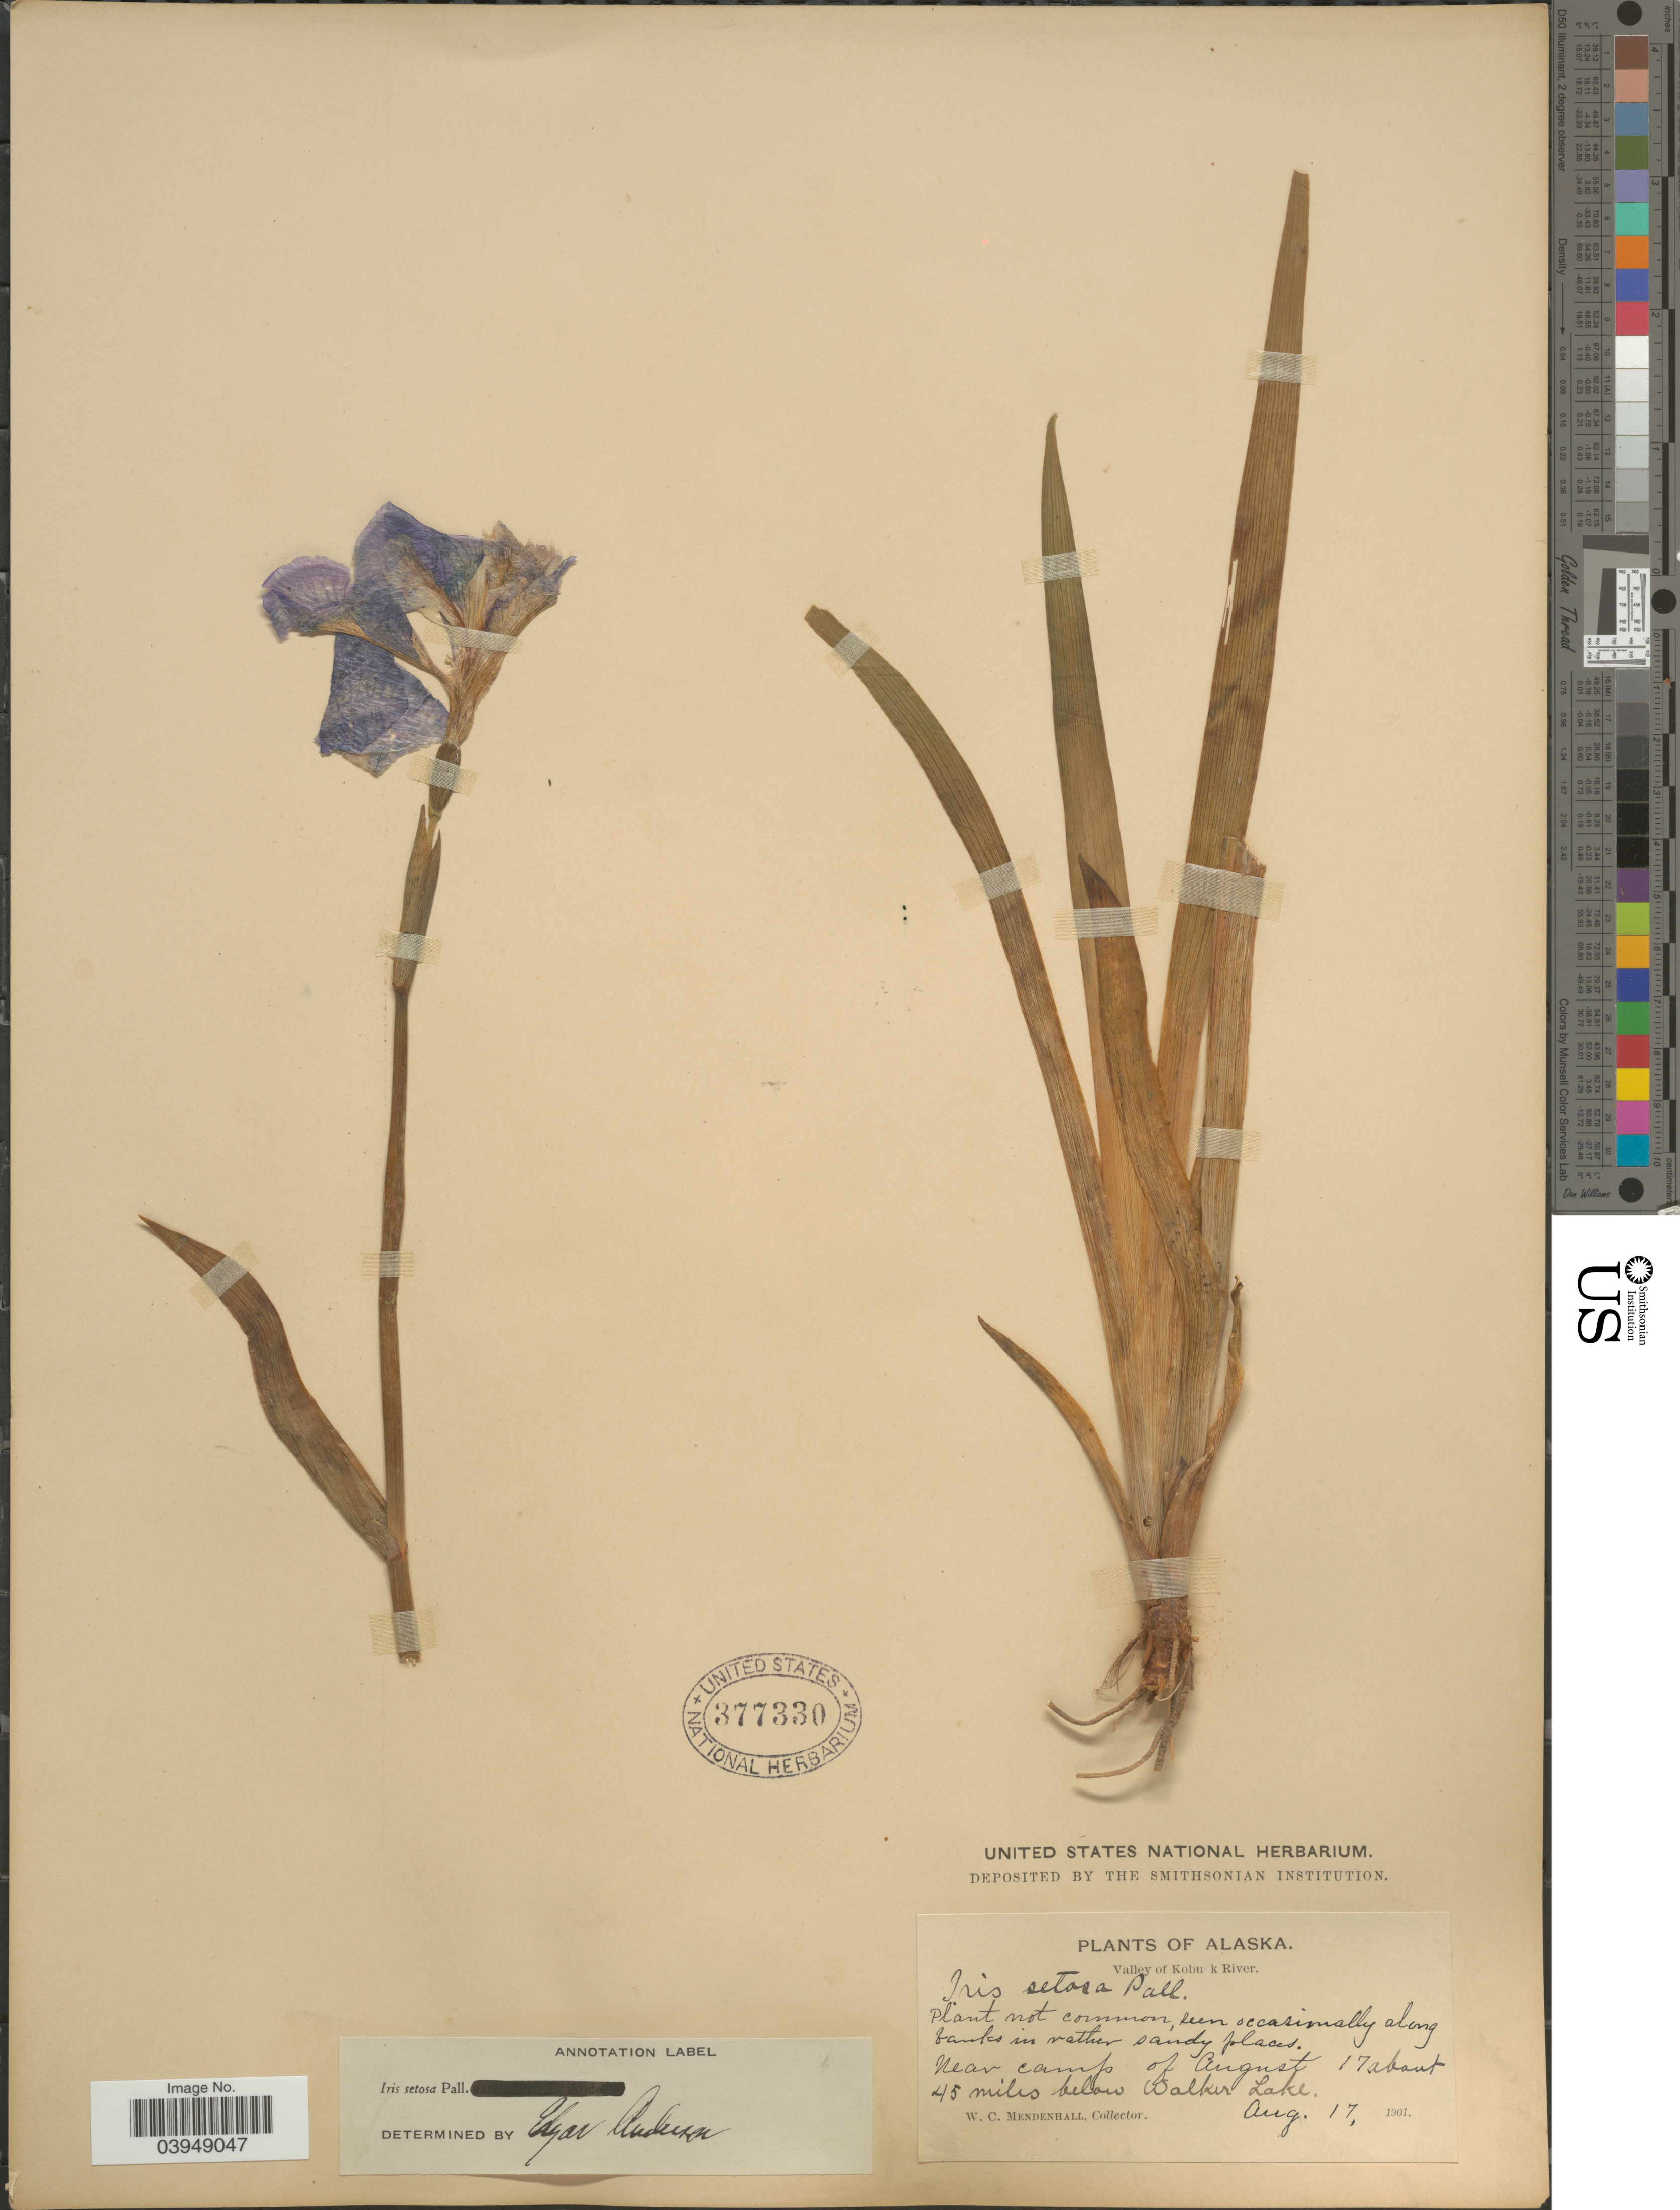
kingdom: Plantae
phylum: Tracheophyta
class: Liliopsida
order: Asparagales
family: Iridaceae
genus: Iris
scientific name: Iris setosa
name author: Pall. ex Link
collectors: W. Mendenhall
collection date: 1901-08-17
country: United States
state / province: Alaska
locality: Valley of Kobuk River. Near camp of August 17, about 45 miles below Walker Lake.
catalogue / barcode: US 377330